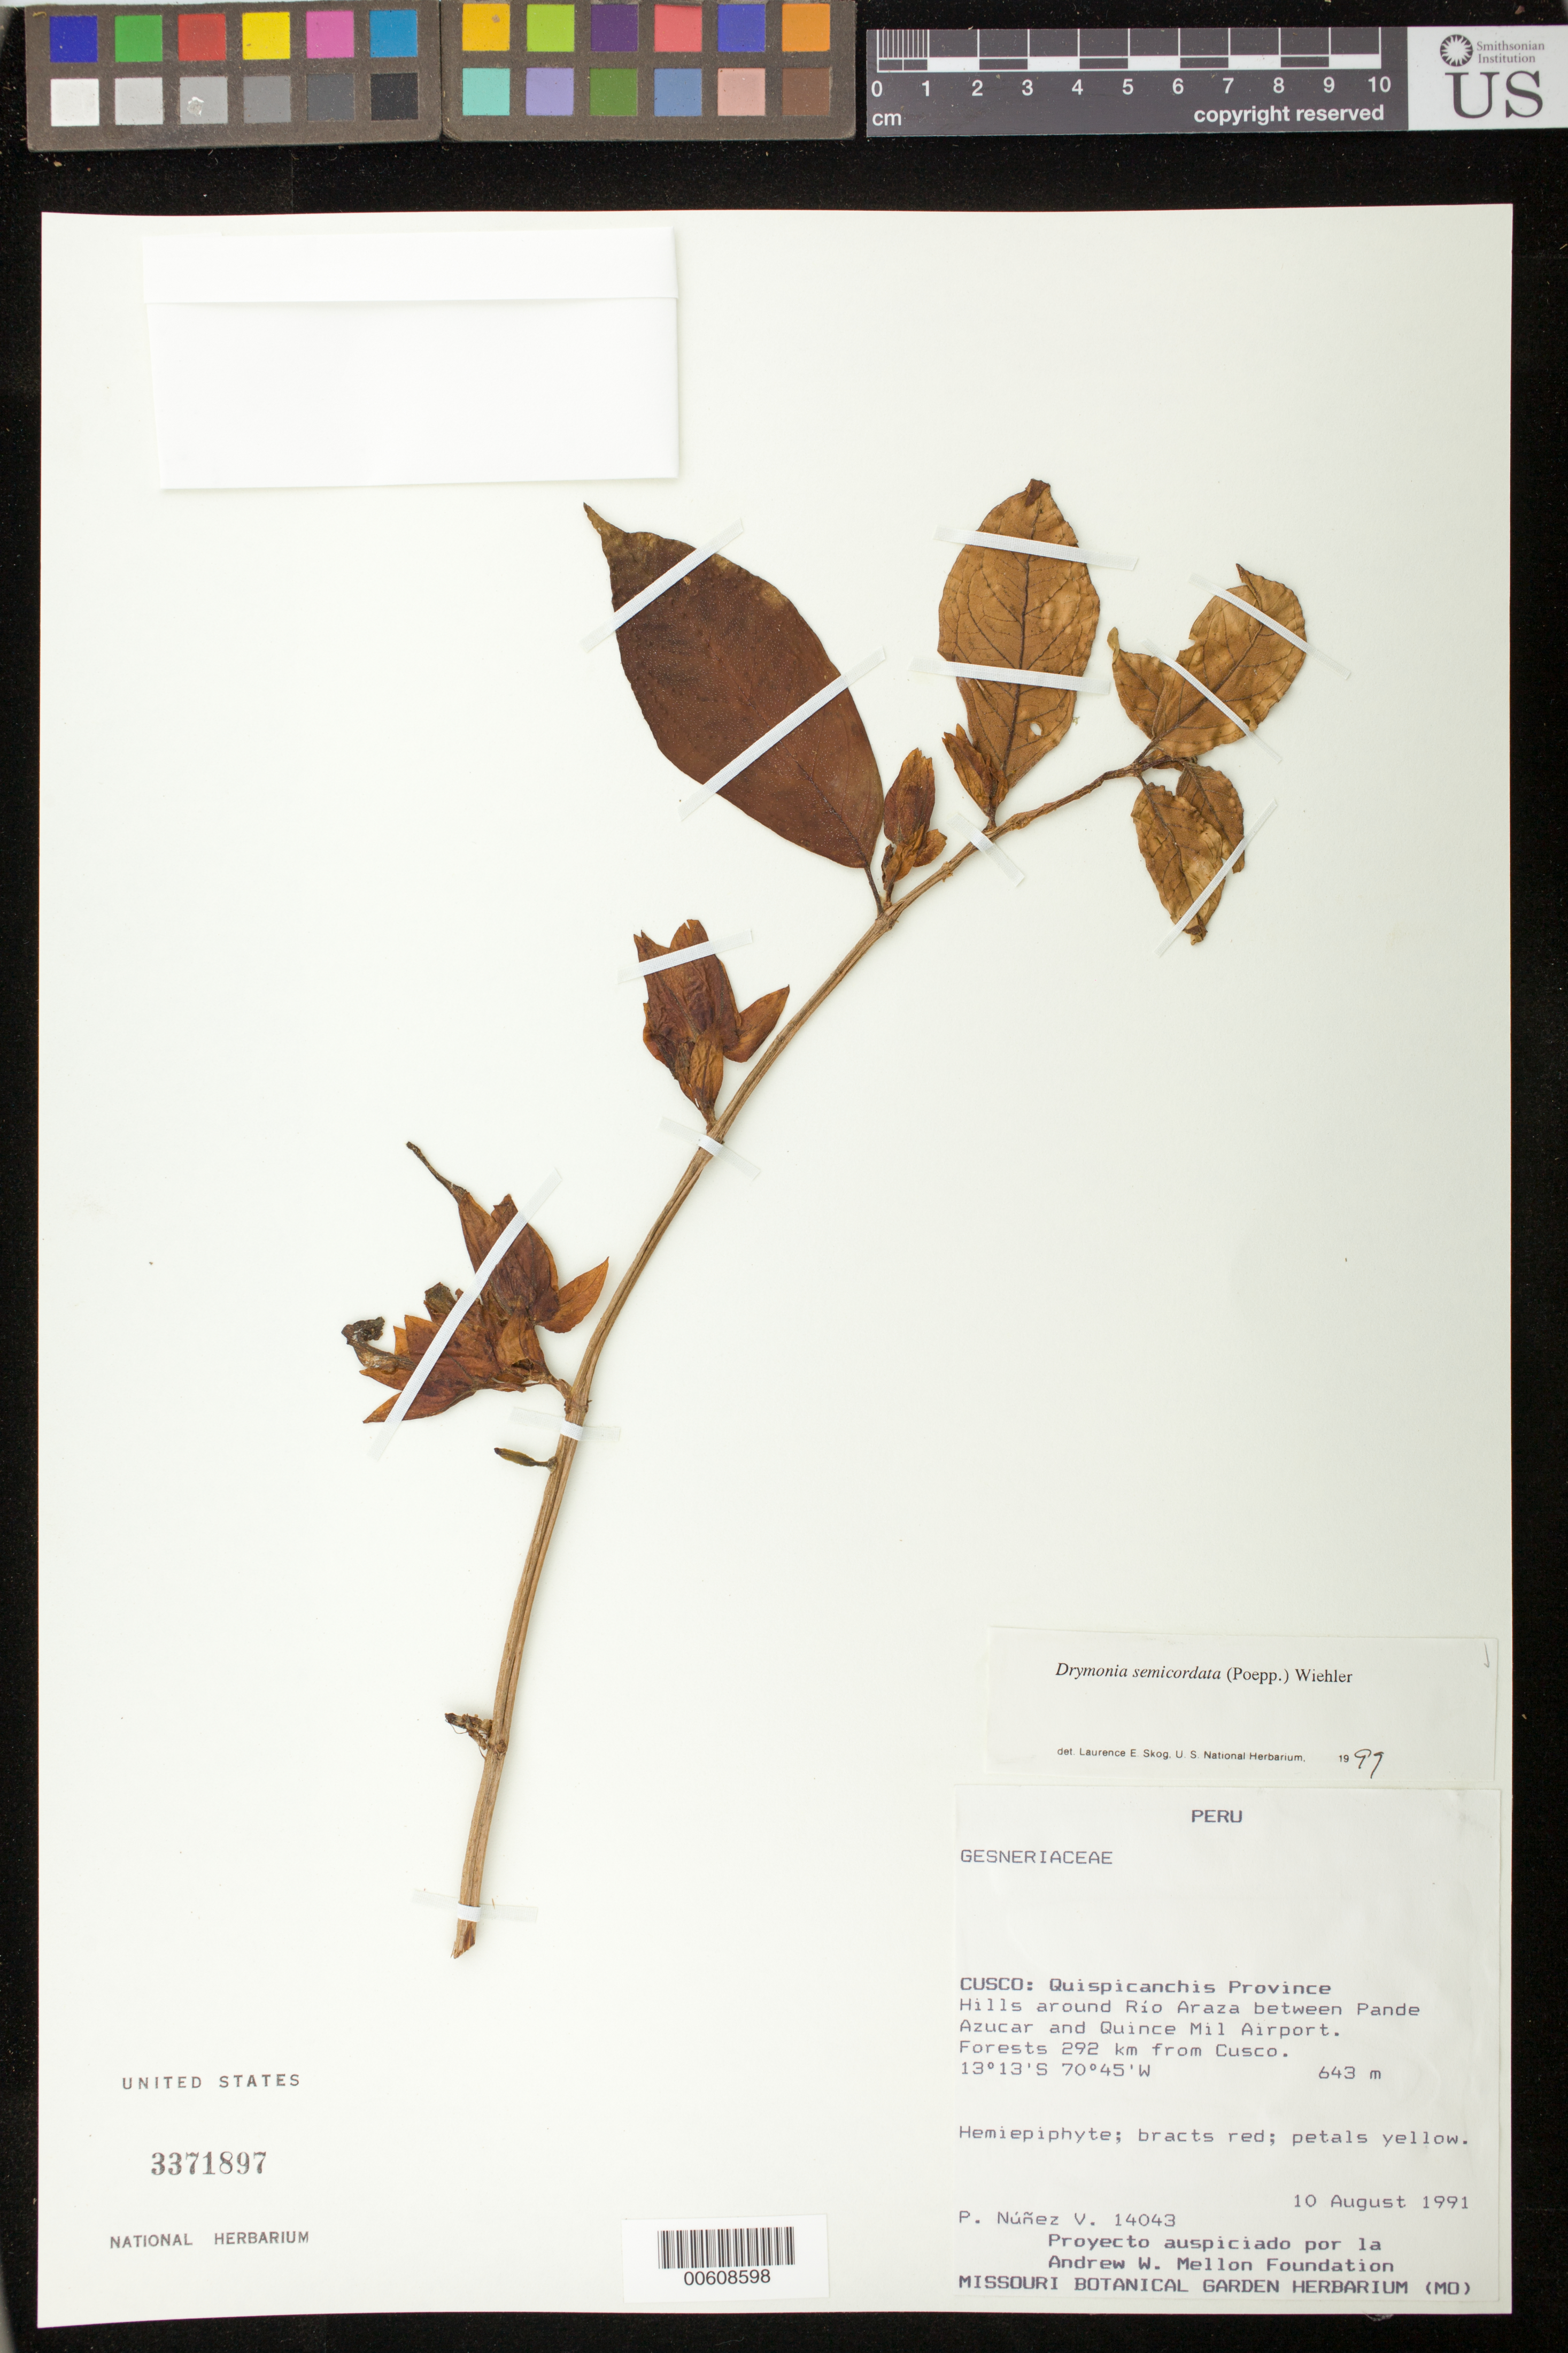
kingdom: Plantae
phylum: Tracheophyta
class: Magnoliopsida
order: Lamiales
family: Gesneriaceae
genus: Drymonia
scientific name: Drymonia semicordata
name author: (Poepp.) Wiehler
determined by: Skog, Laurence E.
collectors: P. Núñez V.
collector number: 14043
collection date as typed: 10 Aug 1991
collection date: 1991-08-10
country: Peru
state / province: Cusco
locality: Prov. Quispicanchis; hills around Río Araza between Pande Azucar and Quince Mil Airport; 292 km from Cusco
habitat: Forests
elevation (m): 643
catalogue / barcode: US 3371897